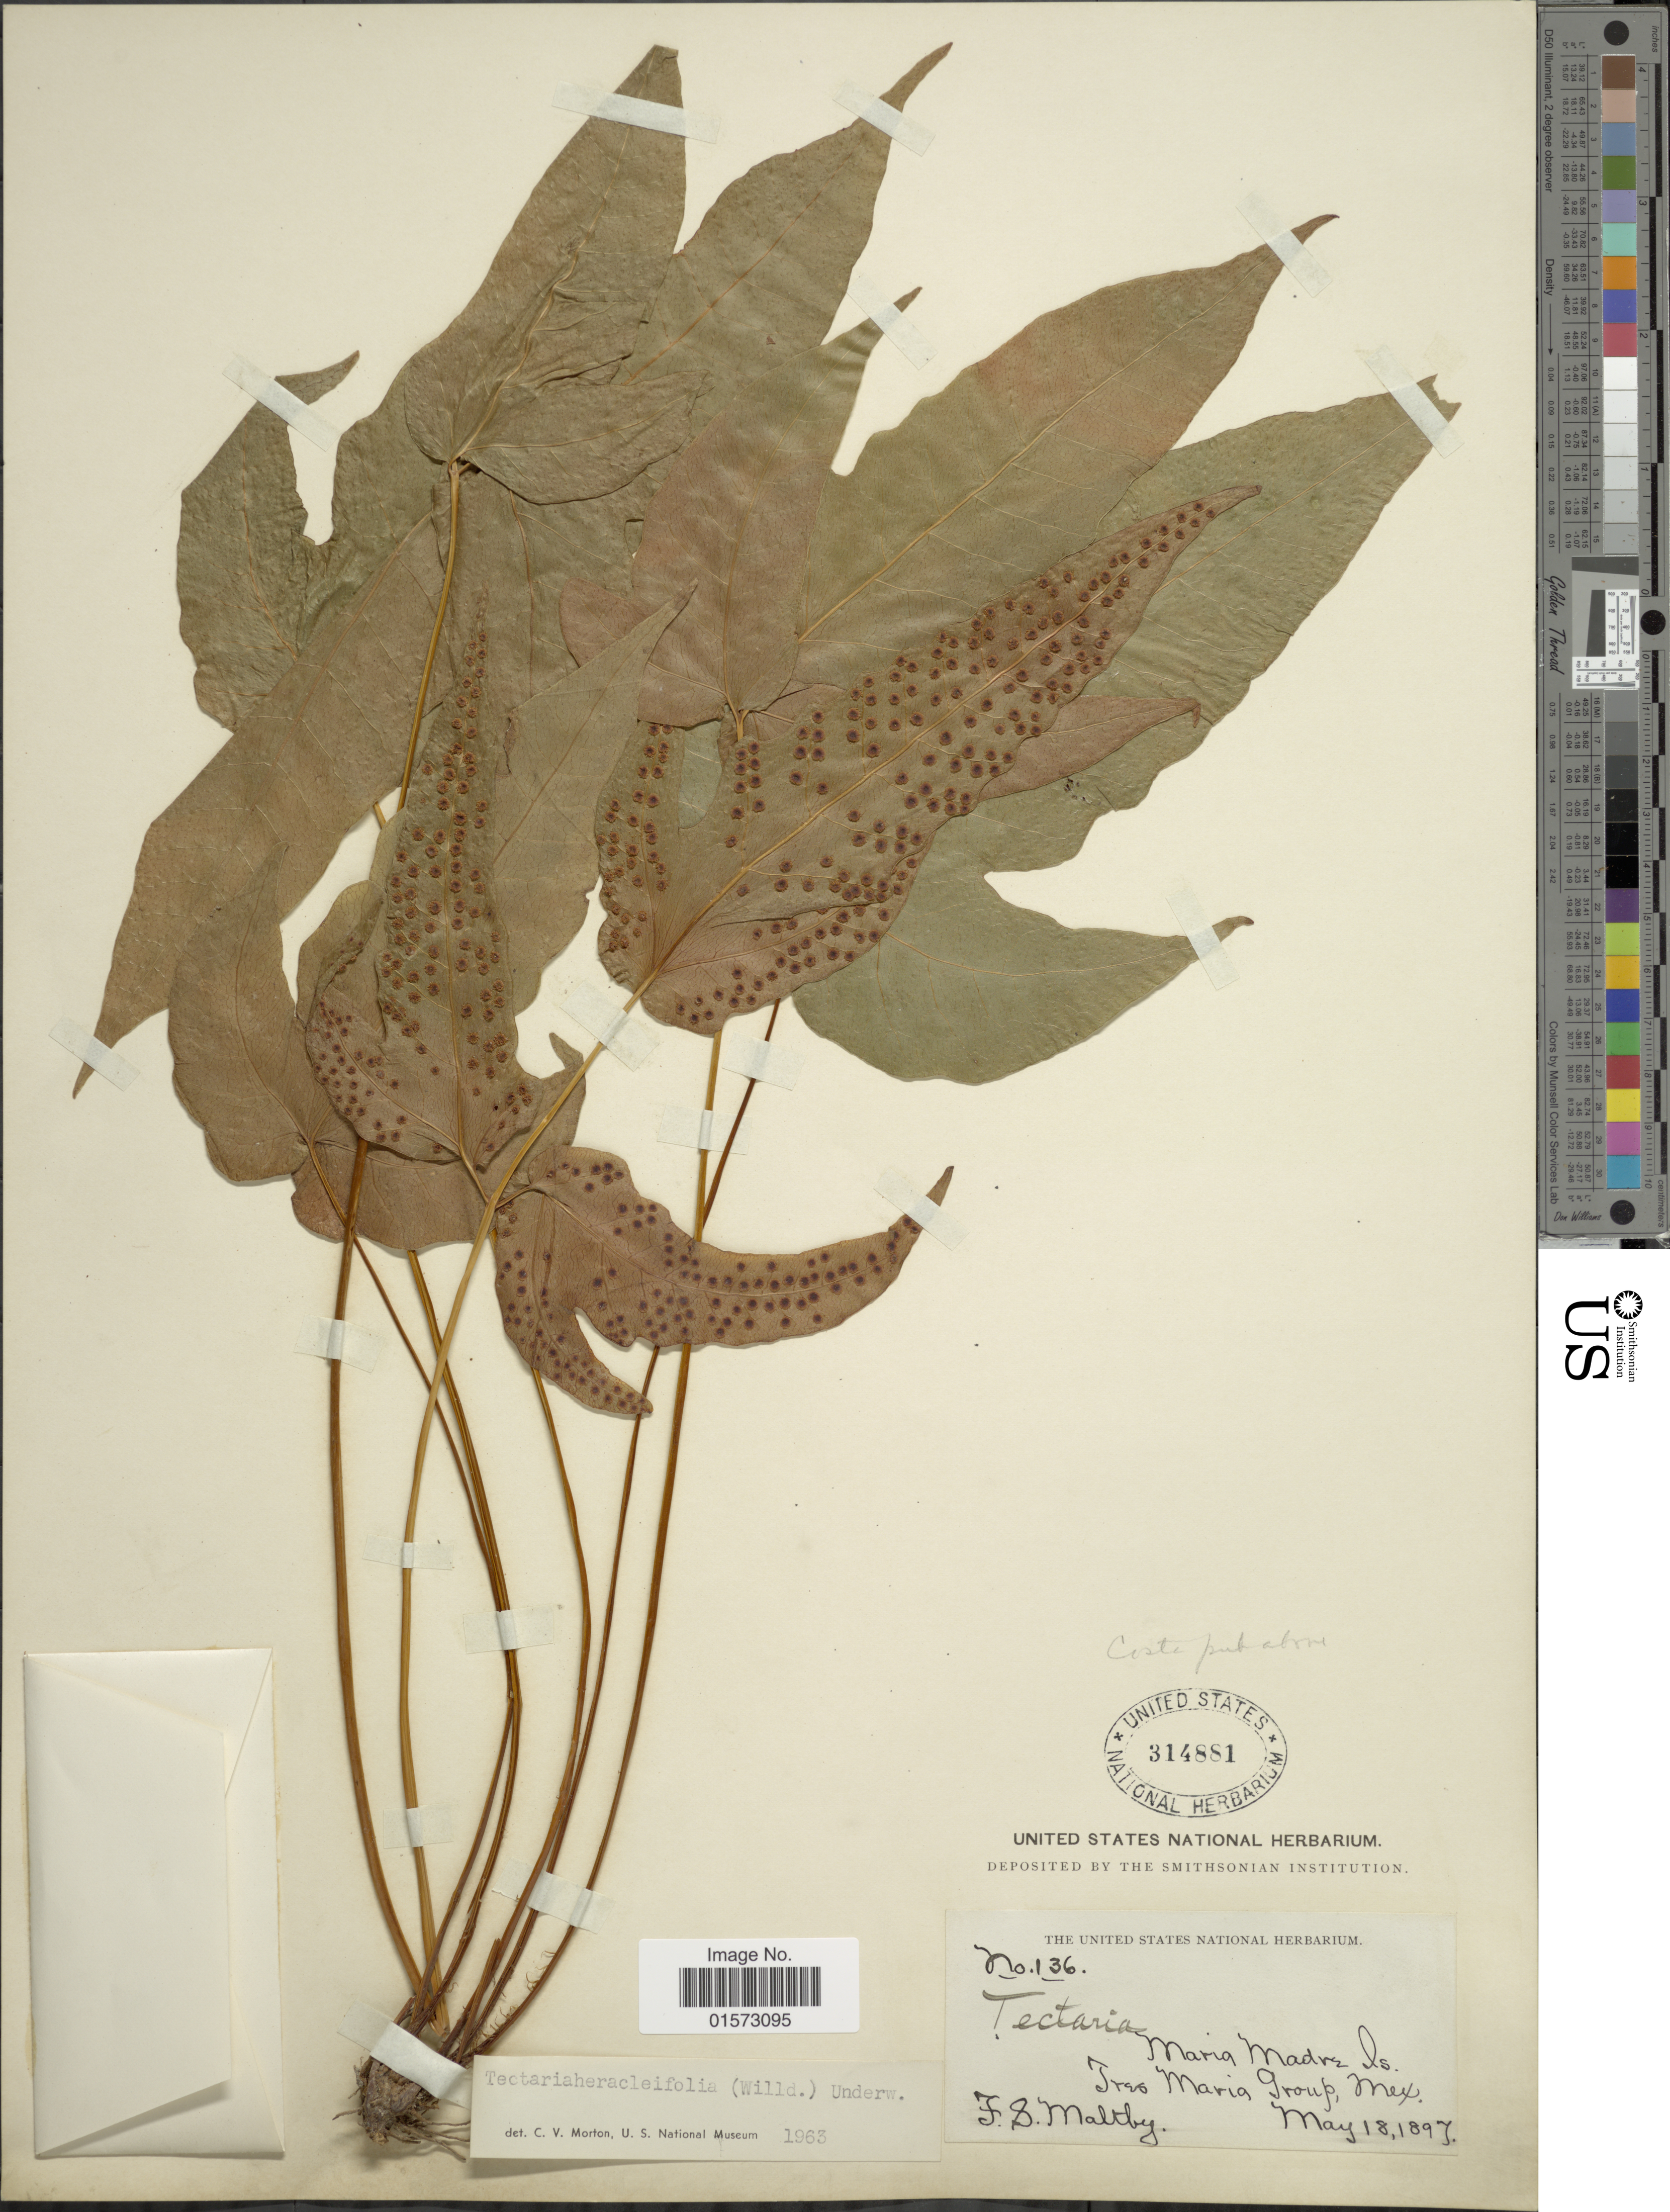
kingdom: Plantae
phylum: Tracheophyta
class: Polypodiopsida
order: Polypodiales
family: Tectariaceae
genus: Tectaria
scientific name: Tectaria heracleifolia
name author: (Willd.) Underw.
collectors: F. S. Maltby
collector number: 136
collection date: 1897-05-18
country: Mexico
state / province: Nayarit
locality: Maria Madre Is., Tres Maria Group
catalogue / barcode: US 314881